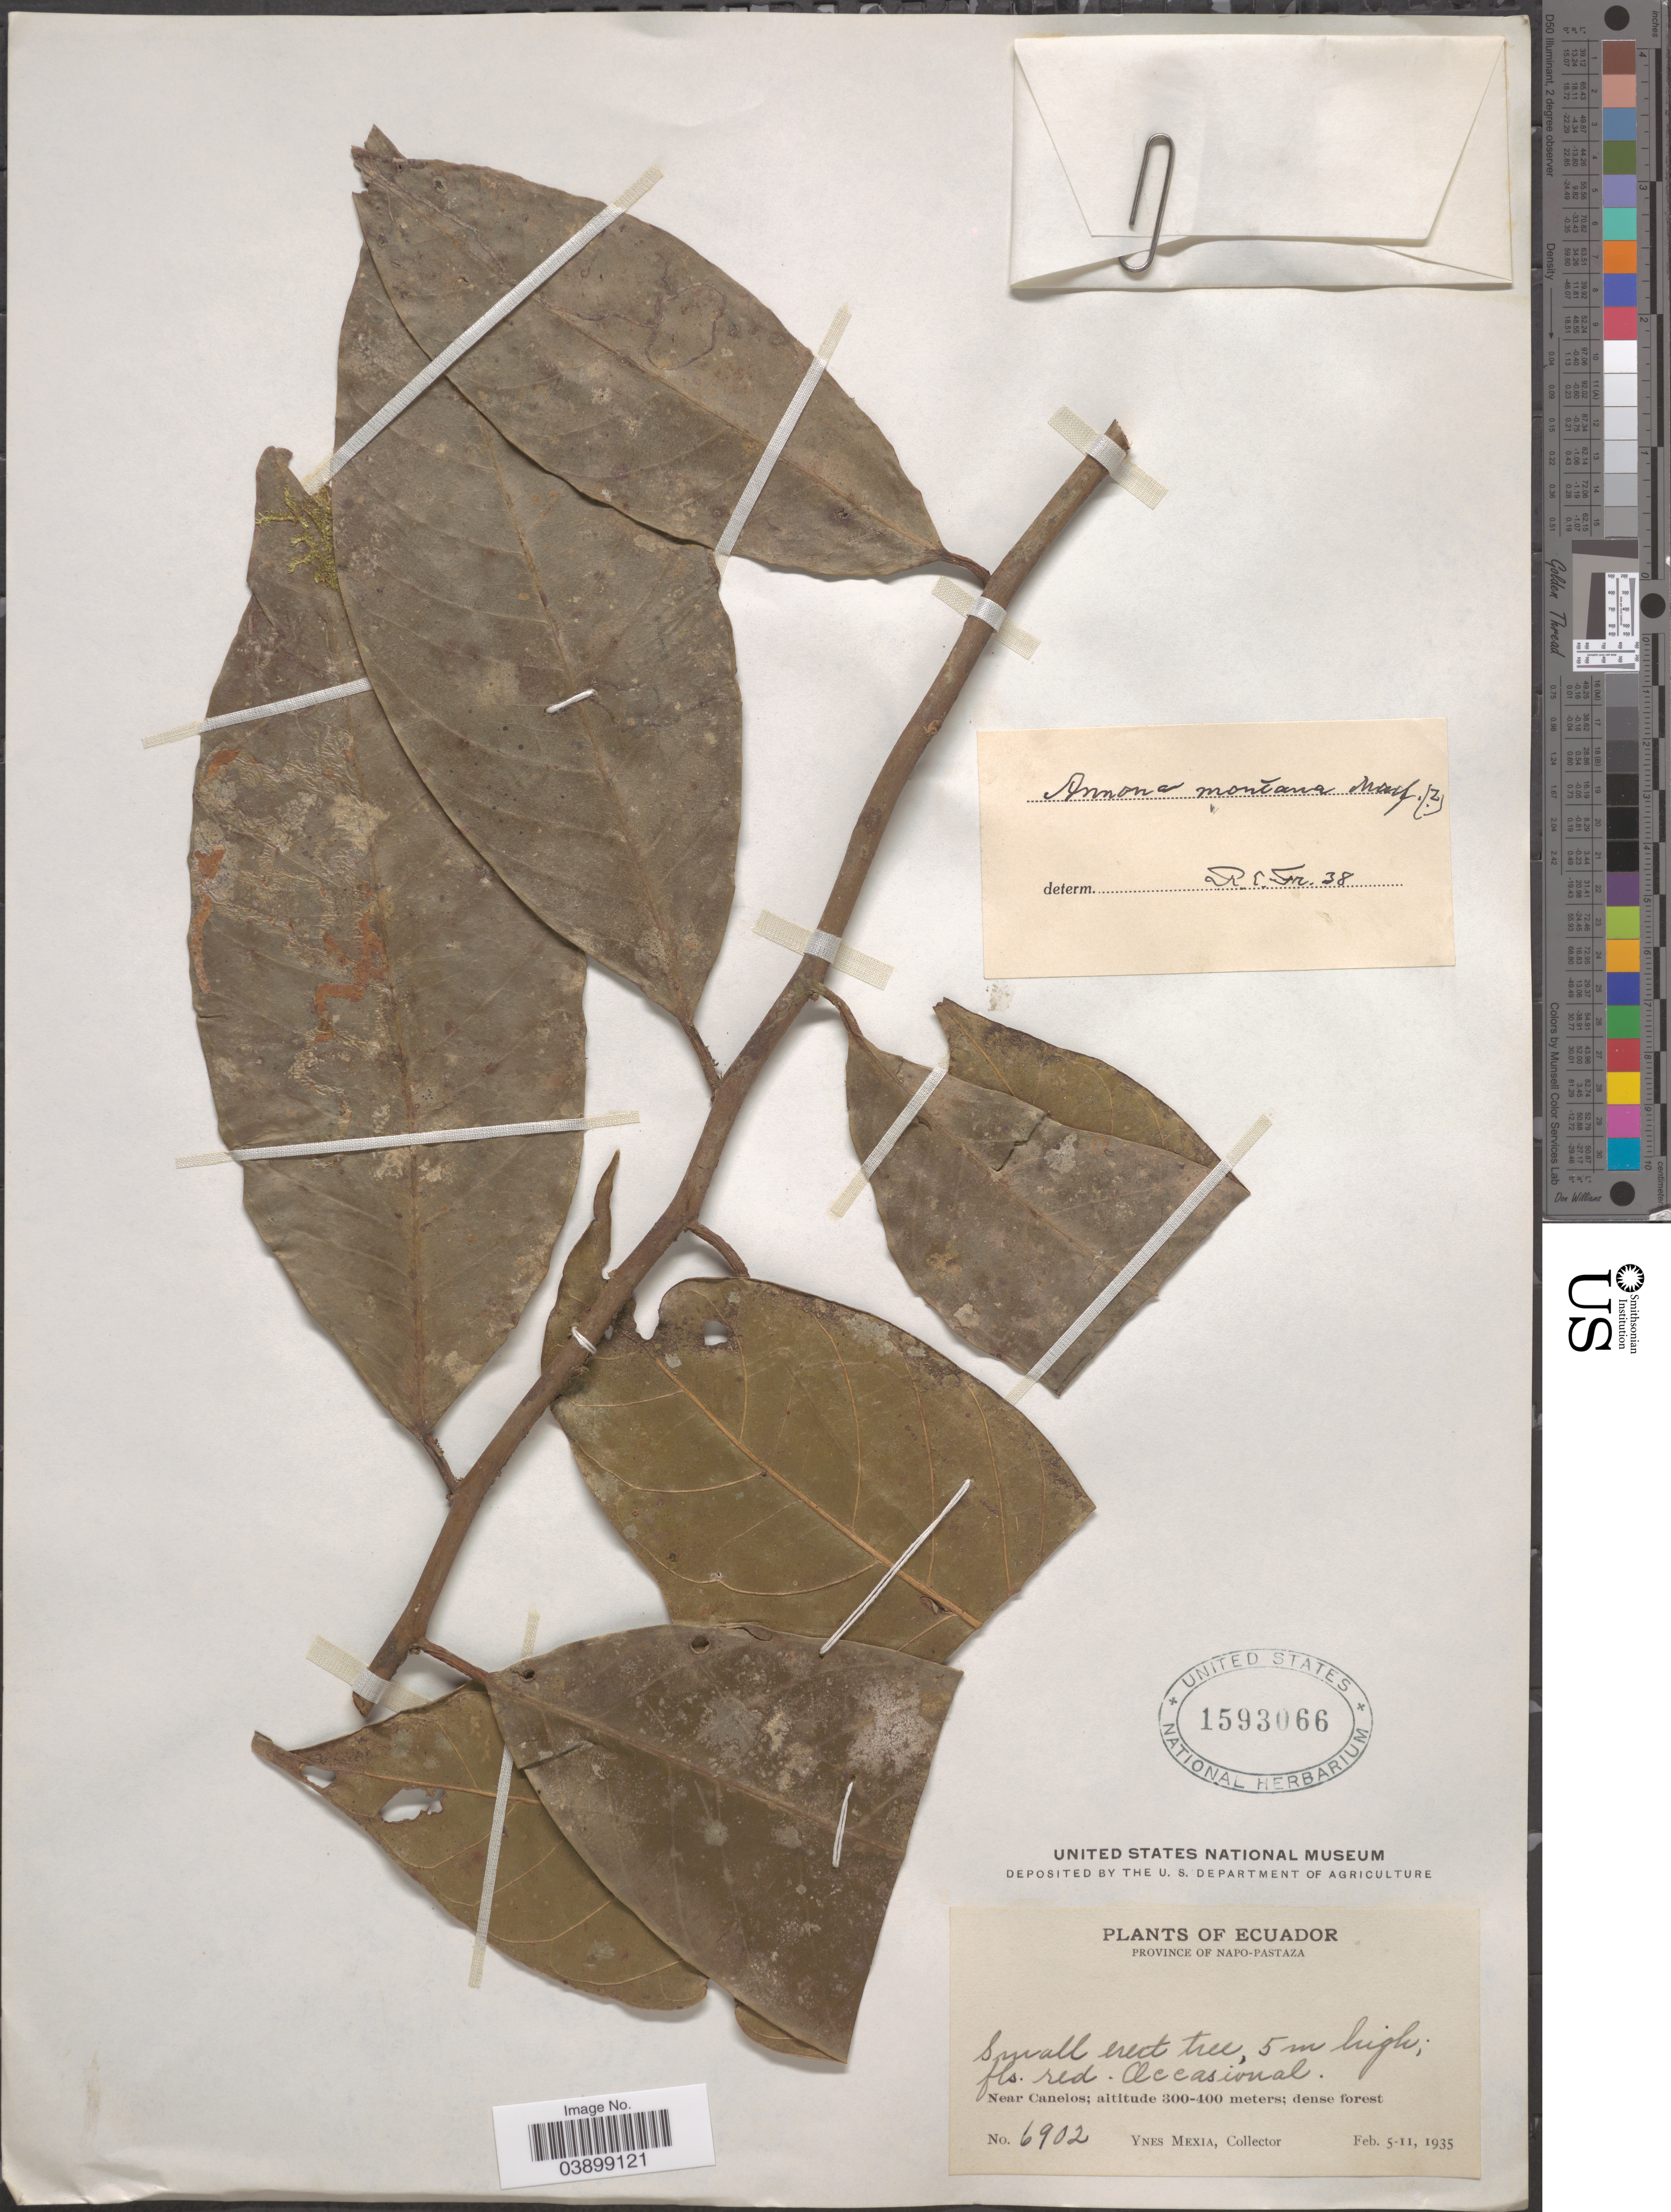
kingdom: Plantae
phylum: Tracheophyta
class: Magnoliopsida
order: Magnoliales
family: Annonaceae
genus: Annona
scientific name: Annona montana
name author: Macfad.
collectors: Y. Mexia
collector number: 6902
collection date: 1935-02-05/1935-02-11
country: Ecuador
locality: Province Napo-Pastaza. Near Canelos.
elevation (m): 300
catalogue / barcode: US 1593066